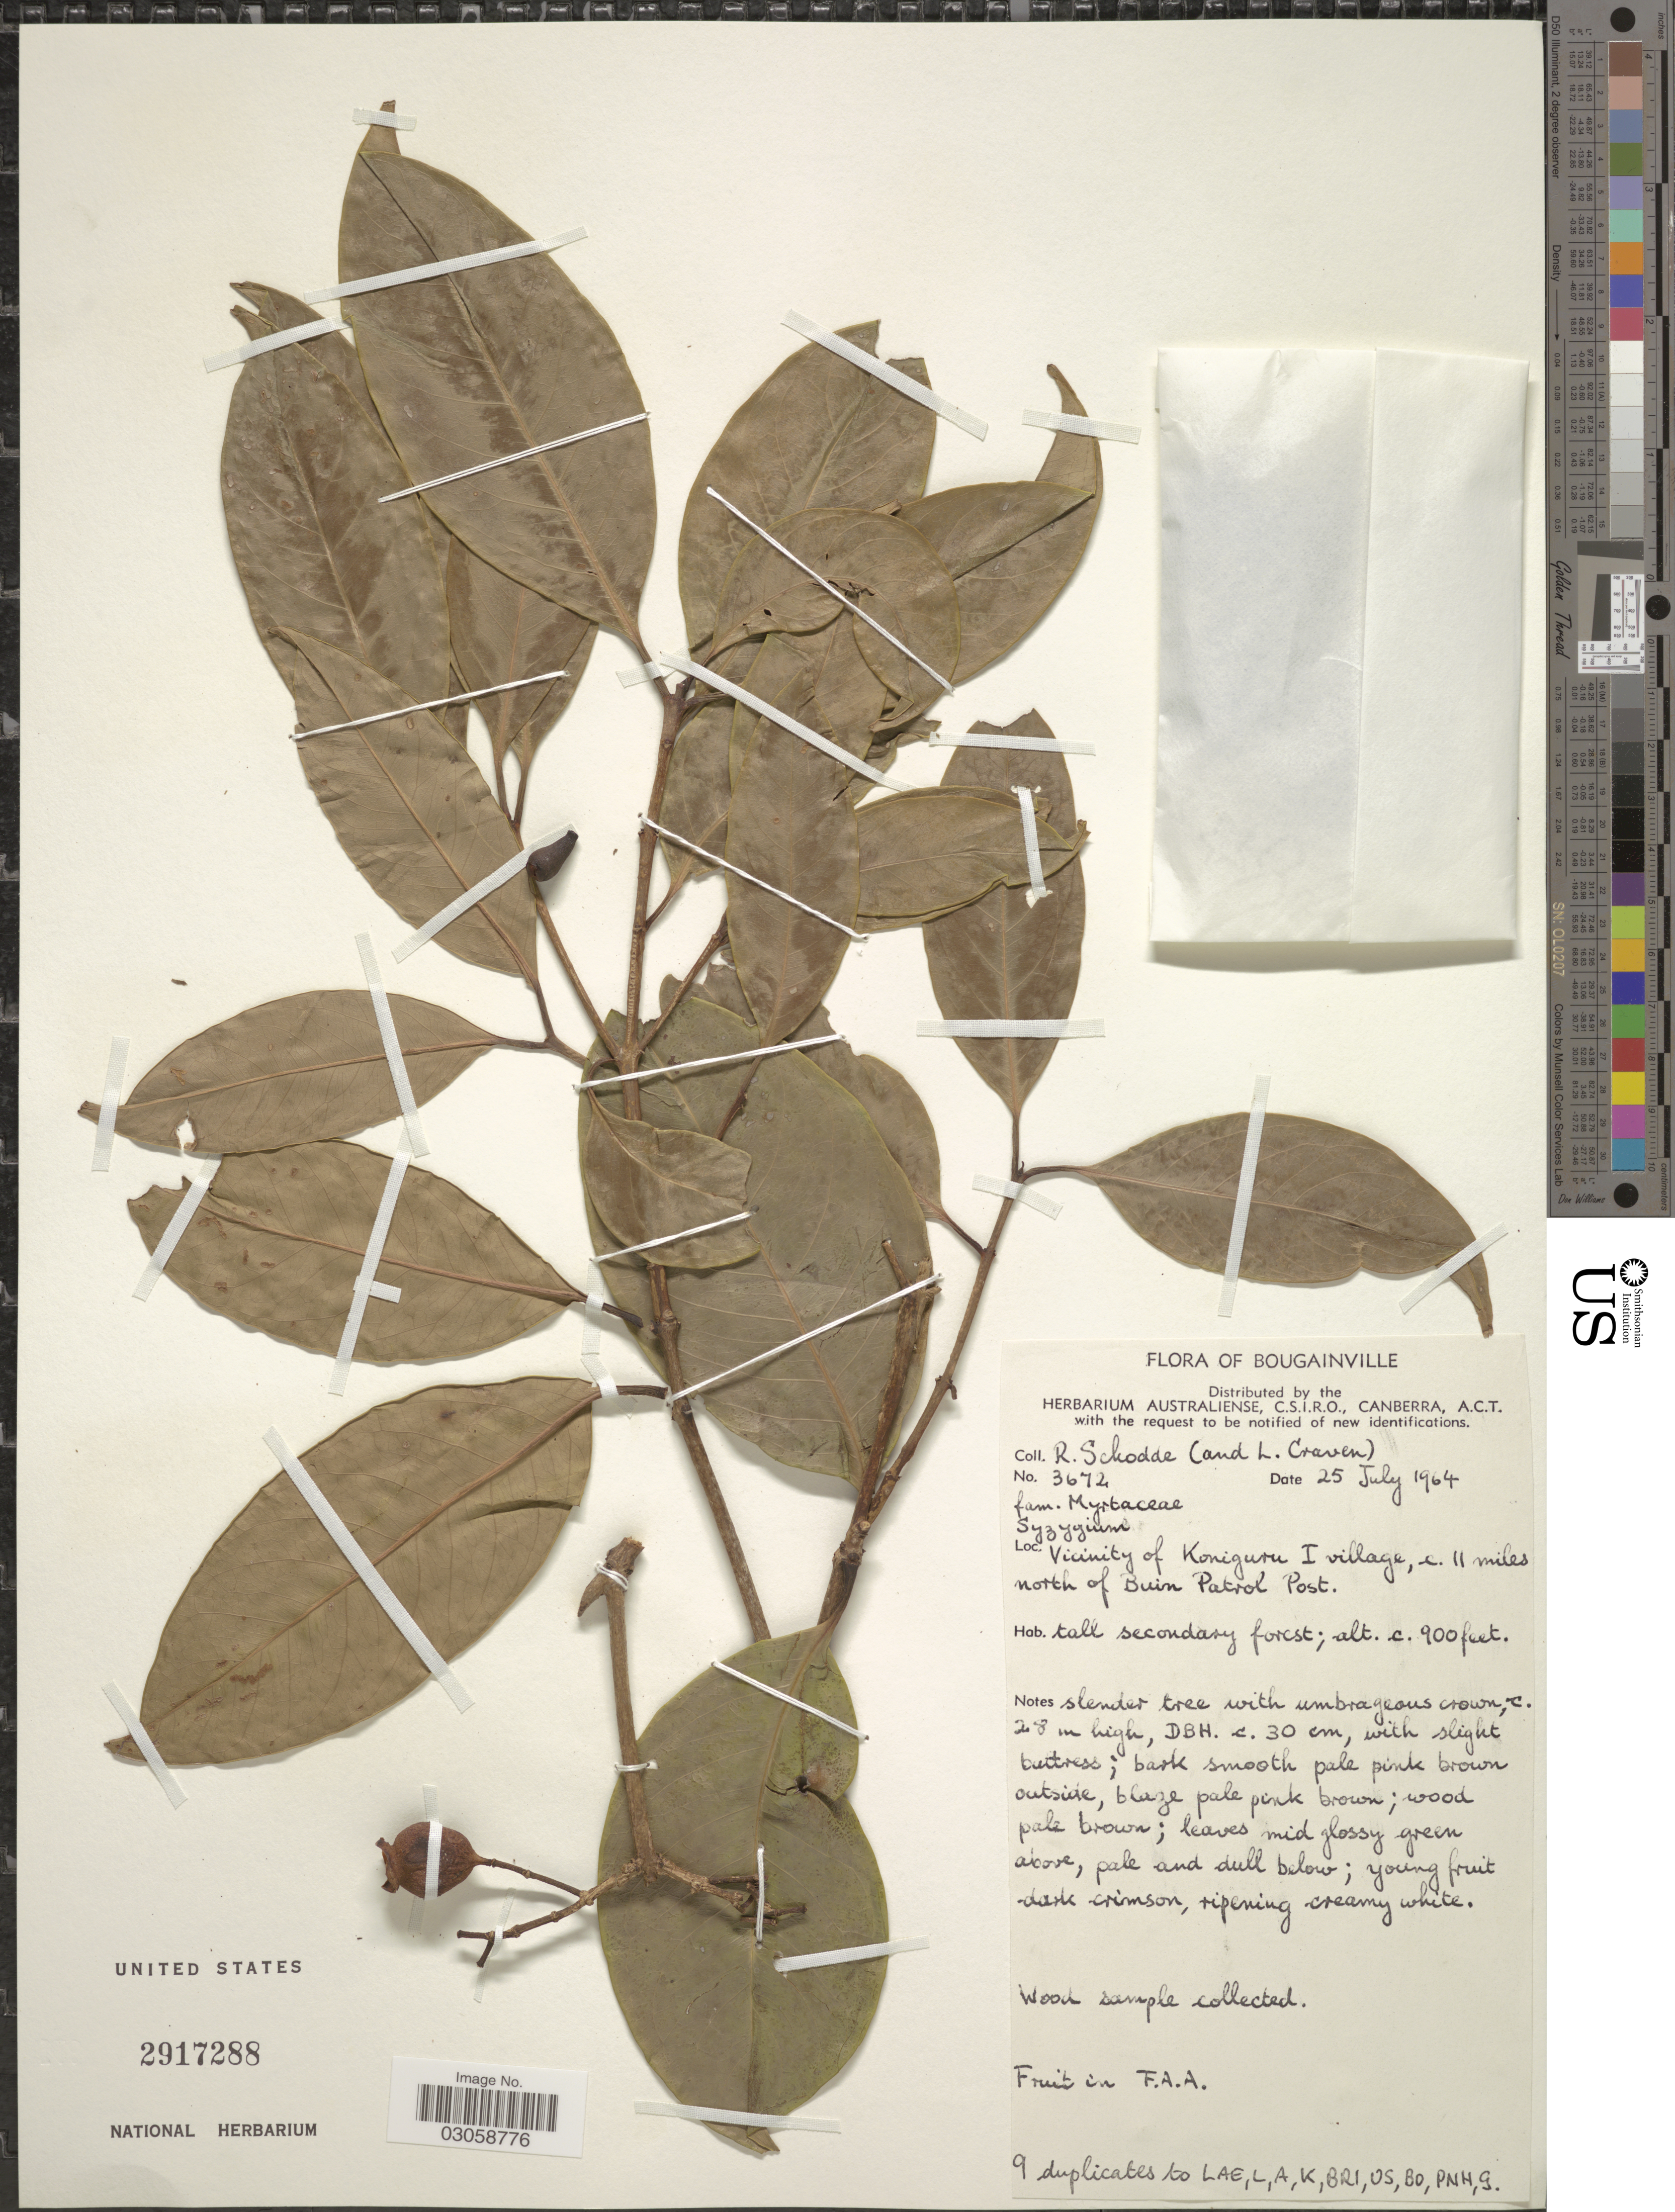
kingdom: Plantae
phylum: Tracheophyta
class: Magnoliopsida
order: Myrtales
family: Myrtaceae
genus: Syzygium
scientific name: Syzygium sp.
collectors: R. Schodde & L. A. Craven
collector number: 3672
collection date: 1964-07-25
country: Papua New Guinea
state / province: Bougainville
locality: Vicinity of Koniguru I village, c. 11 miles north of Buin Patrol Post.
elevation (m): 274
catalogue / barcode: US 2917288